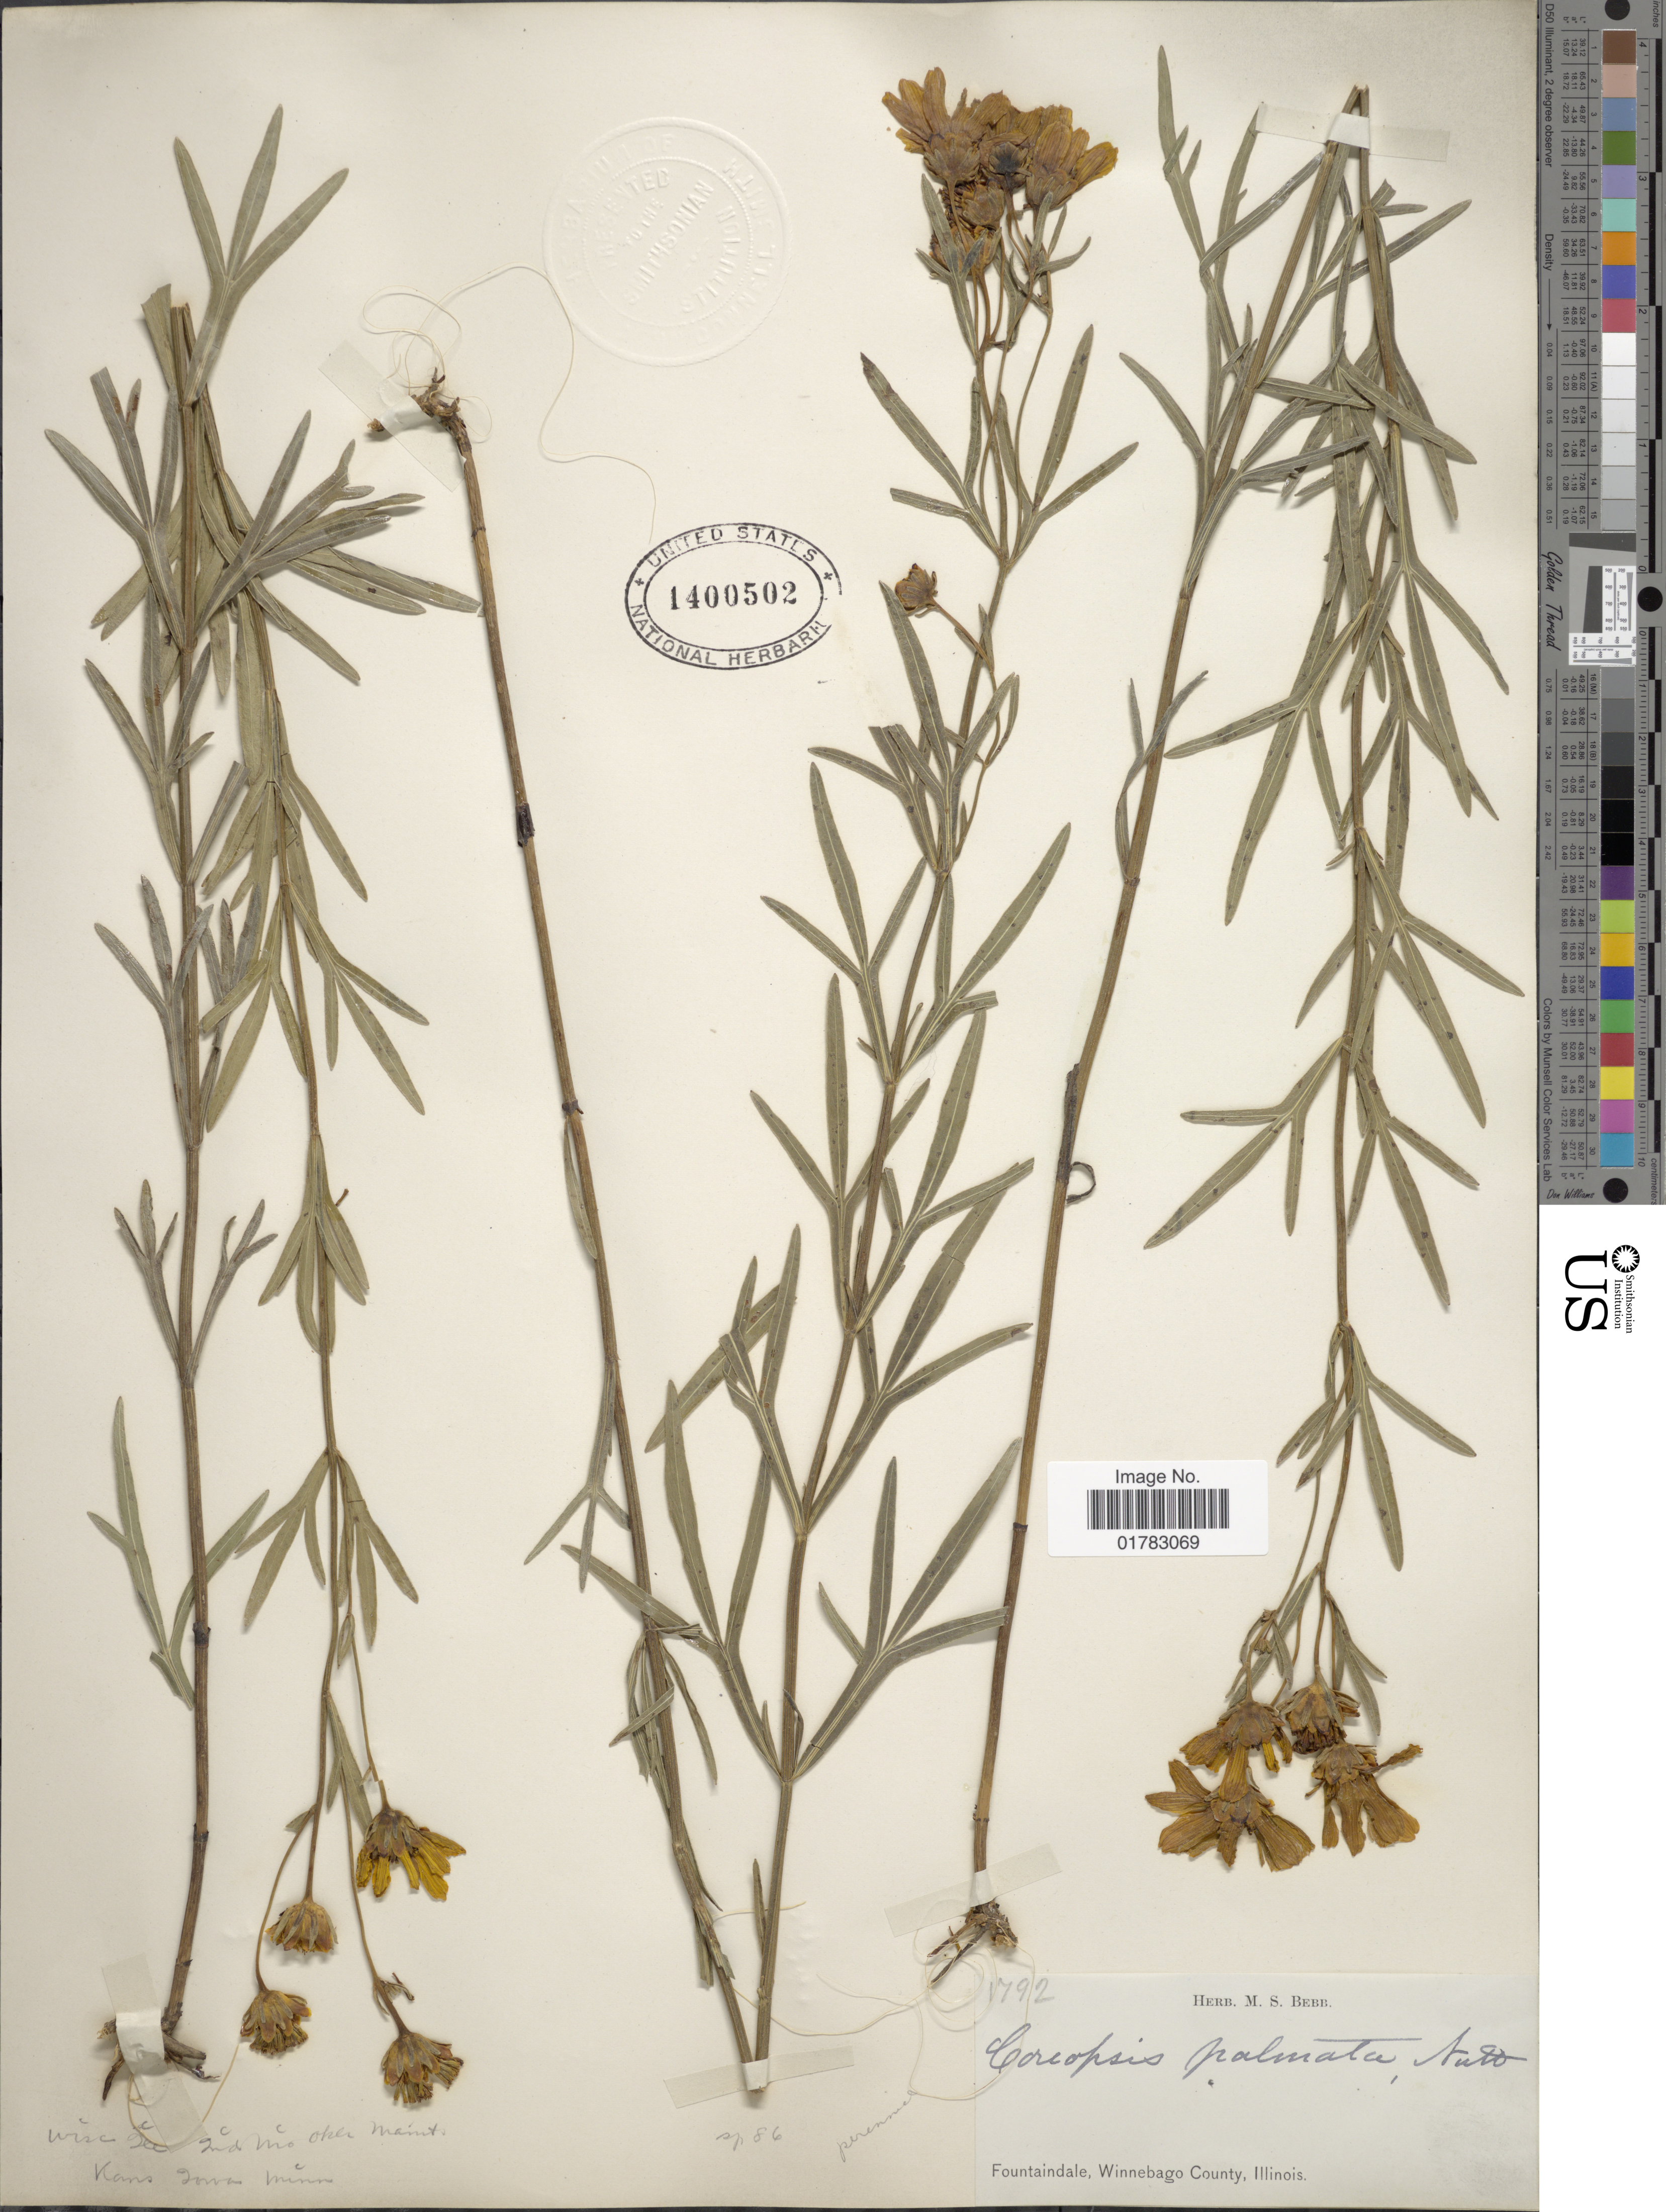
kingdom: Plantae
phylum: Tracheophyta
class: Magnoliopsida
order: Asterales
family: Asteraceae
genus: Coreopsis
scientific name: Coreopsis palmata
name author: Nutt.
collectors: ex Herb. M. S. Bebb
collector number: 1792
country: United States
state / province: Illinois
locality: Fountaindale, Winnebago County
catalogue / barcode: US 1400502